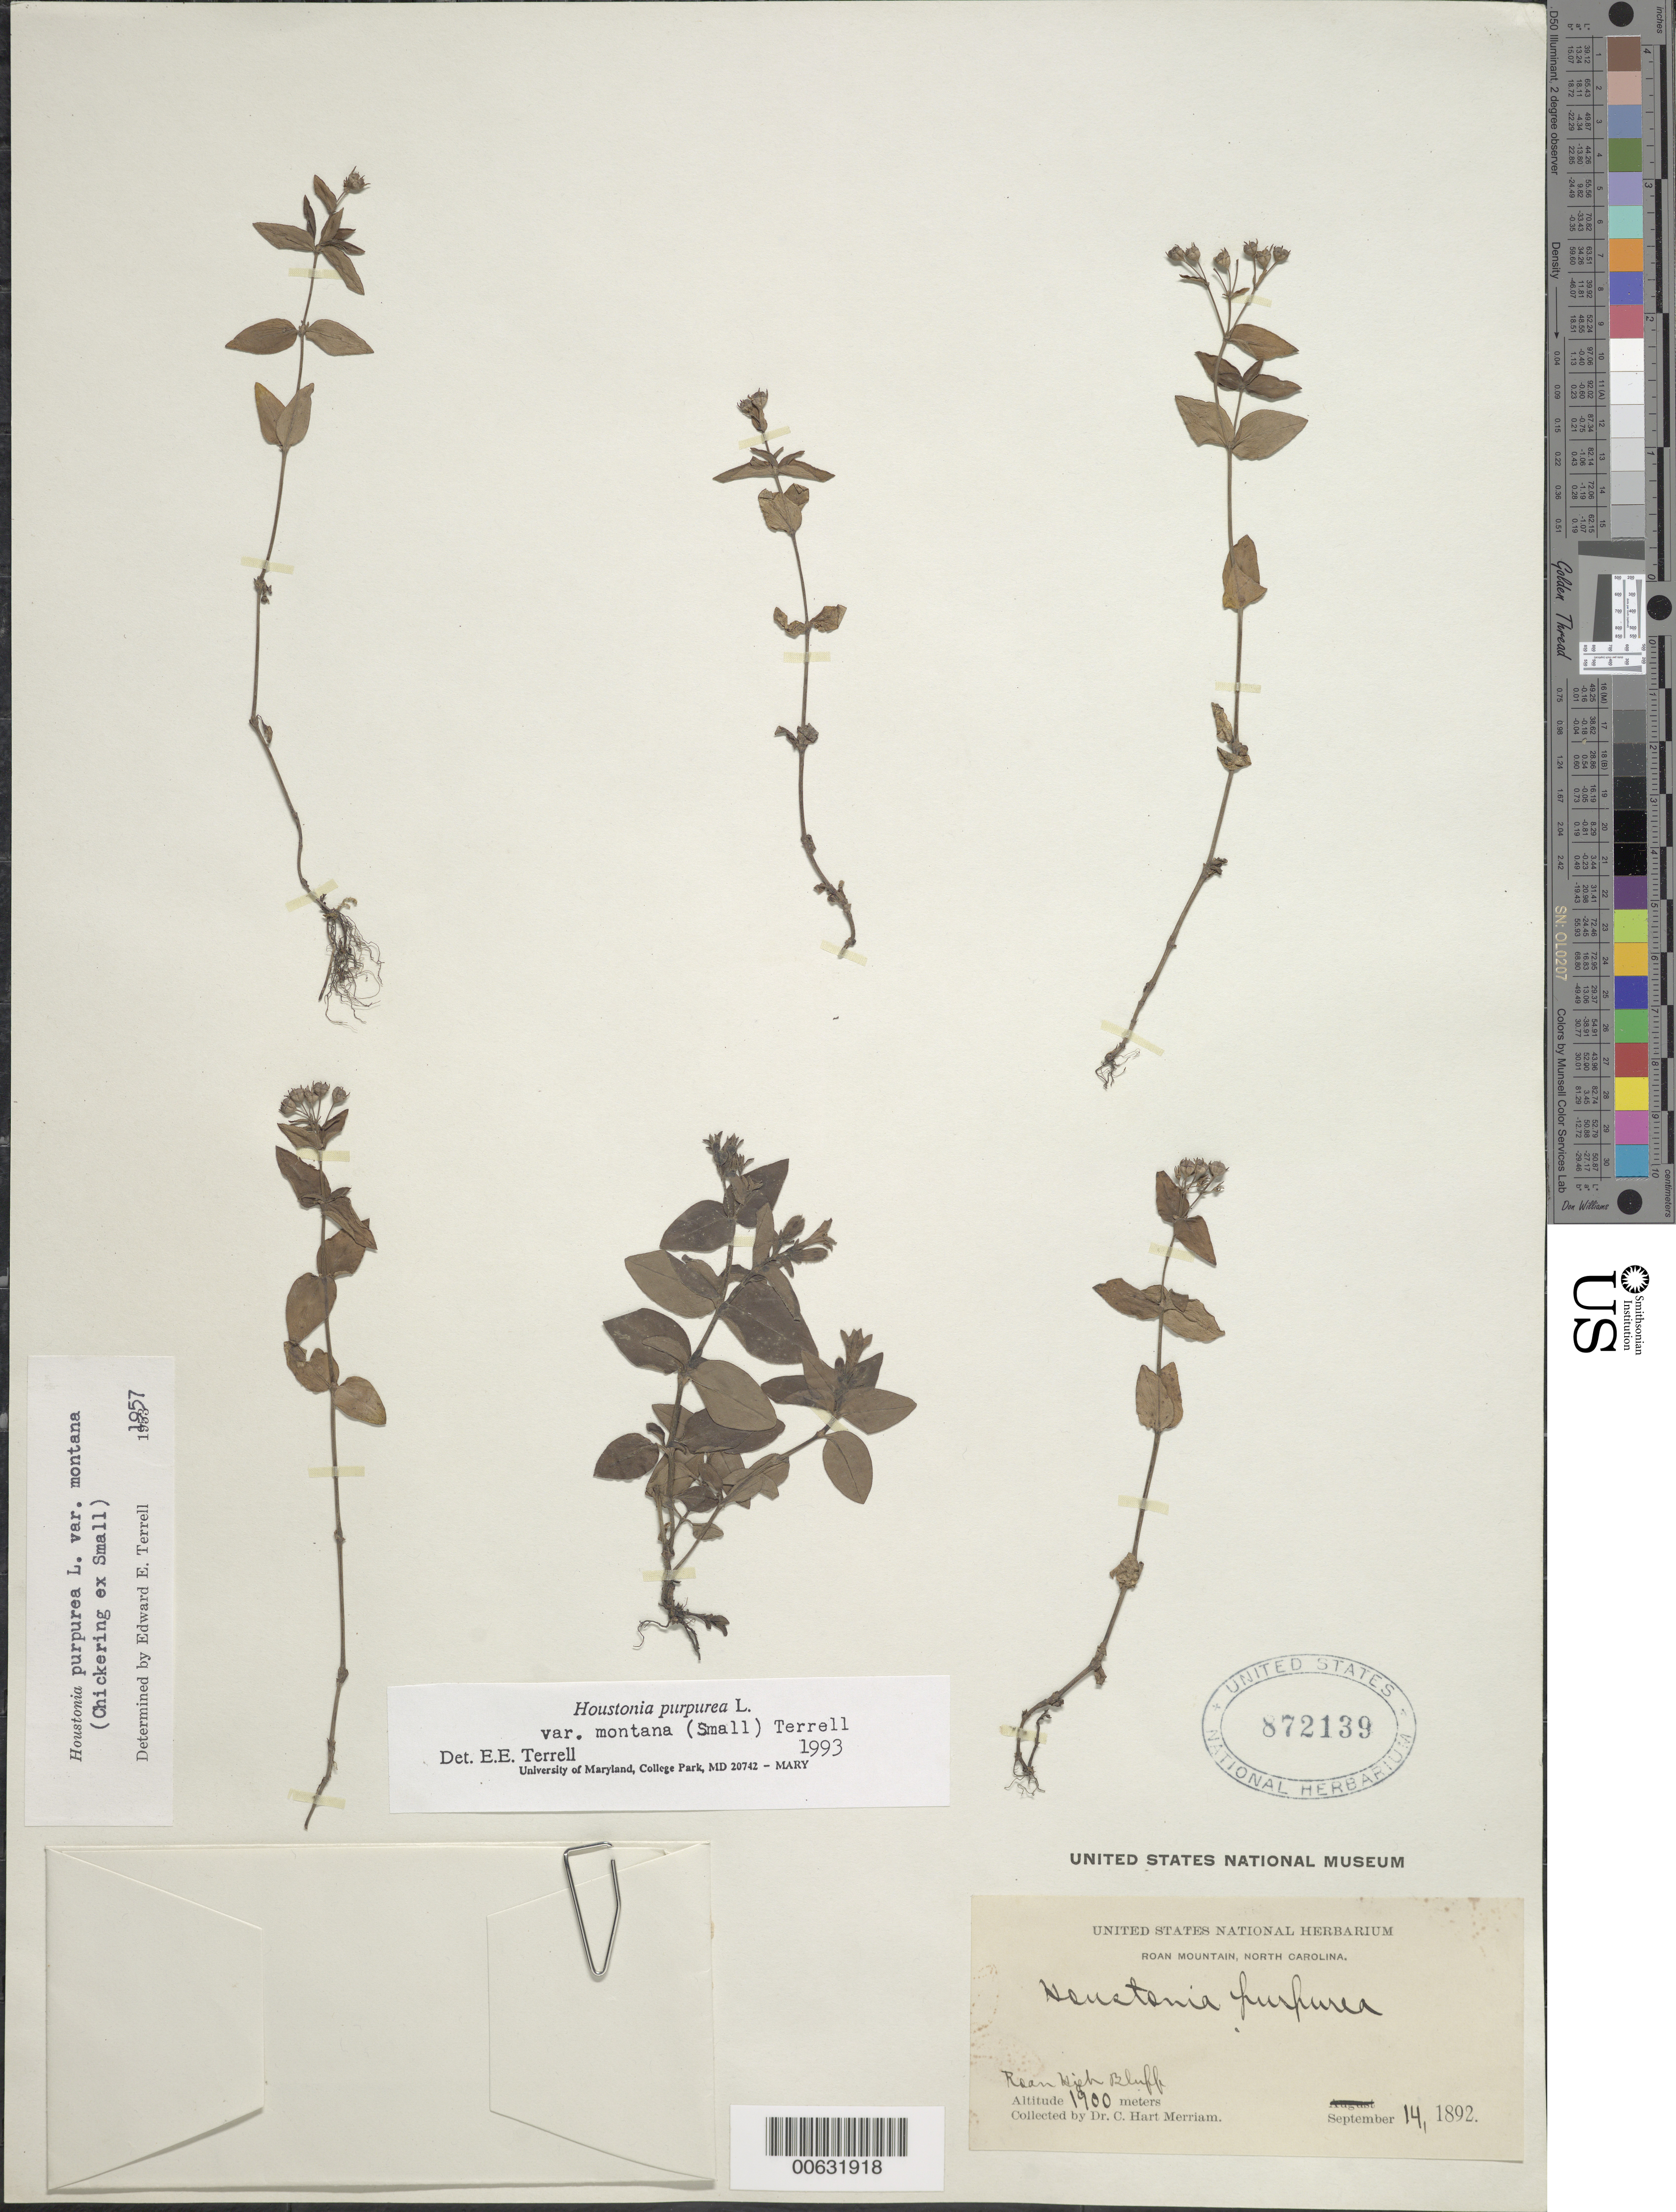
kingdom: Plantae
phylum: Tracheophyta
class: Magnoliopsida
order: Gentianales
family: Rubiaceae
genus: Houstonia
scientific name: Houstonia purpurea var. montana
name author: (Small) Terrell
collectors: C. Merriam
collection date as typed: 14 Sep 1892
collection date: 1892-09-14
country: United States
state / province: North Carolina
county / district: Mitchell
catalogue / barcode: US 872139